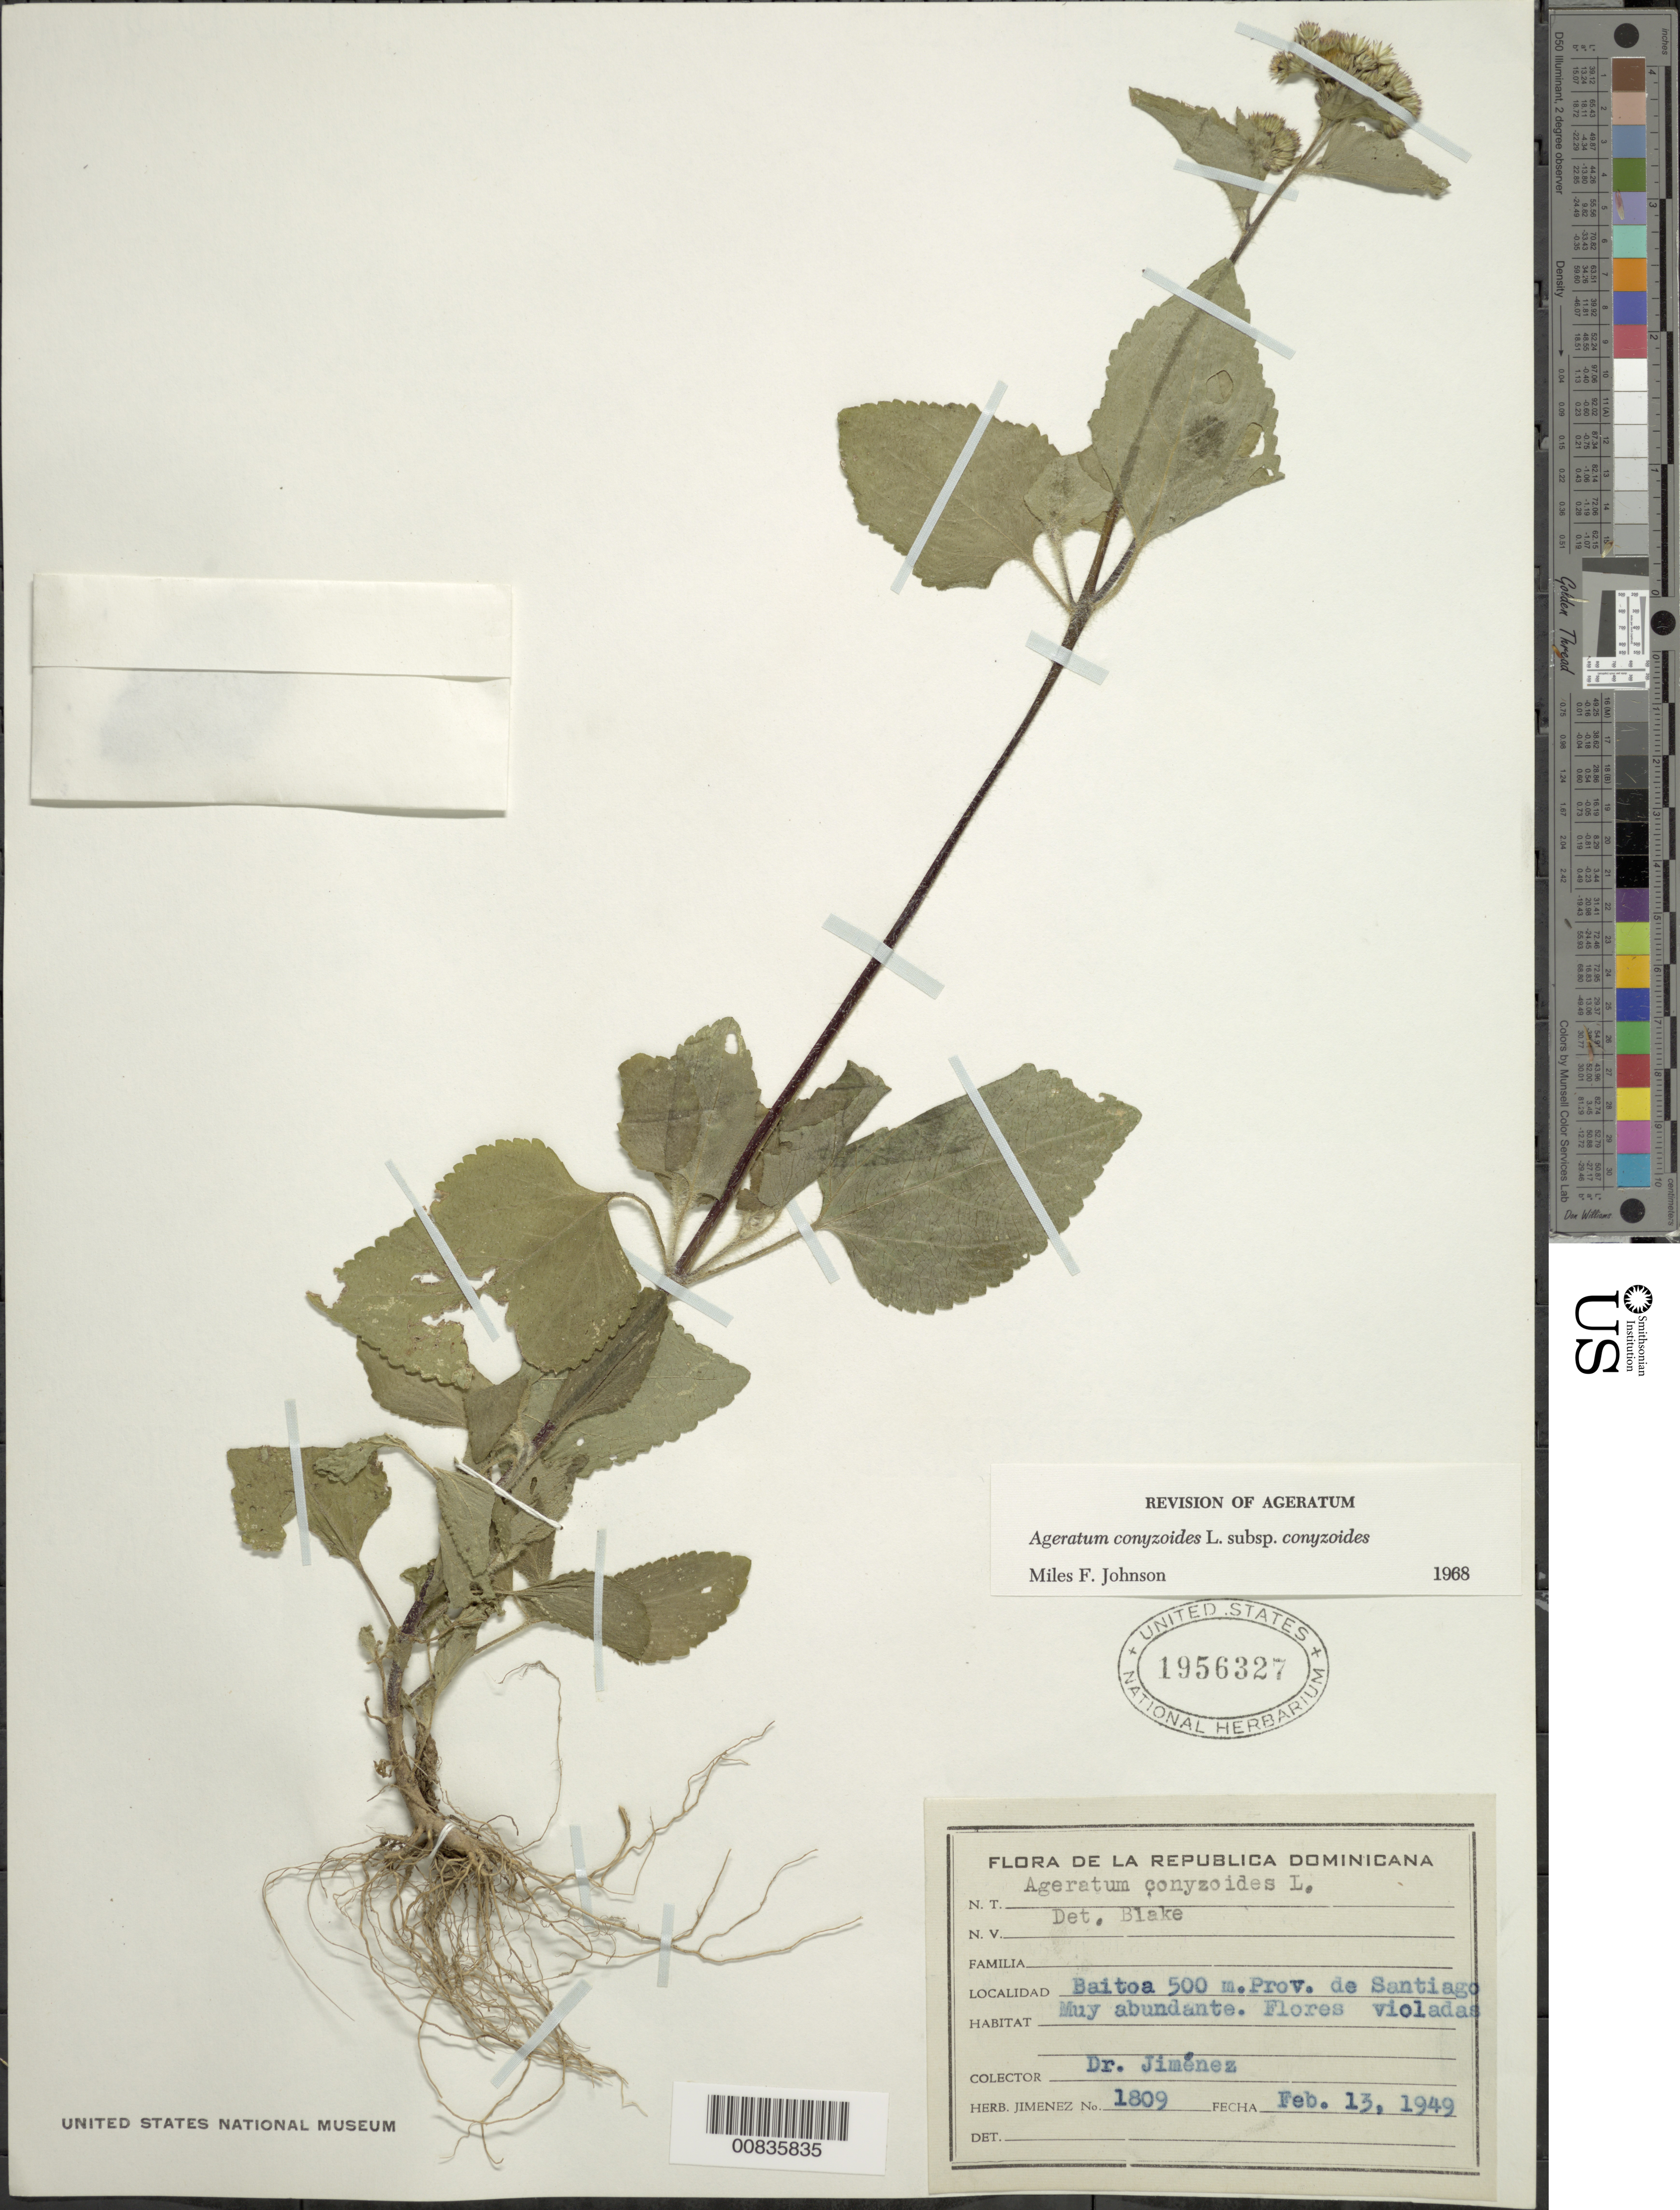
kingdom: Plantae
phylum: Tracheophyta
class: Magnoliopsida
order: Asterales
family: Asteraceae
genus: Ageratum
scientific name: Ageratum conyzoides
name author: L.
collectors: J. J. Jiménez Almonte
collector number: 1809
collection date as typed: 13 Feb 1949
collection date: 1949-02-13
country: Dominican Republic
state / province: Santiago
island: Hispaniola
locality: Baitoa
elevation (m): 500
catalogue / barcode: US 1956327